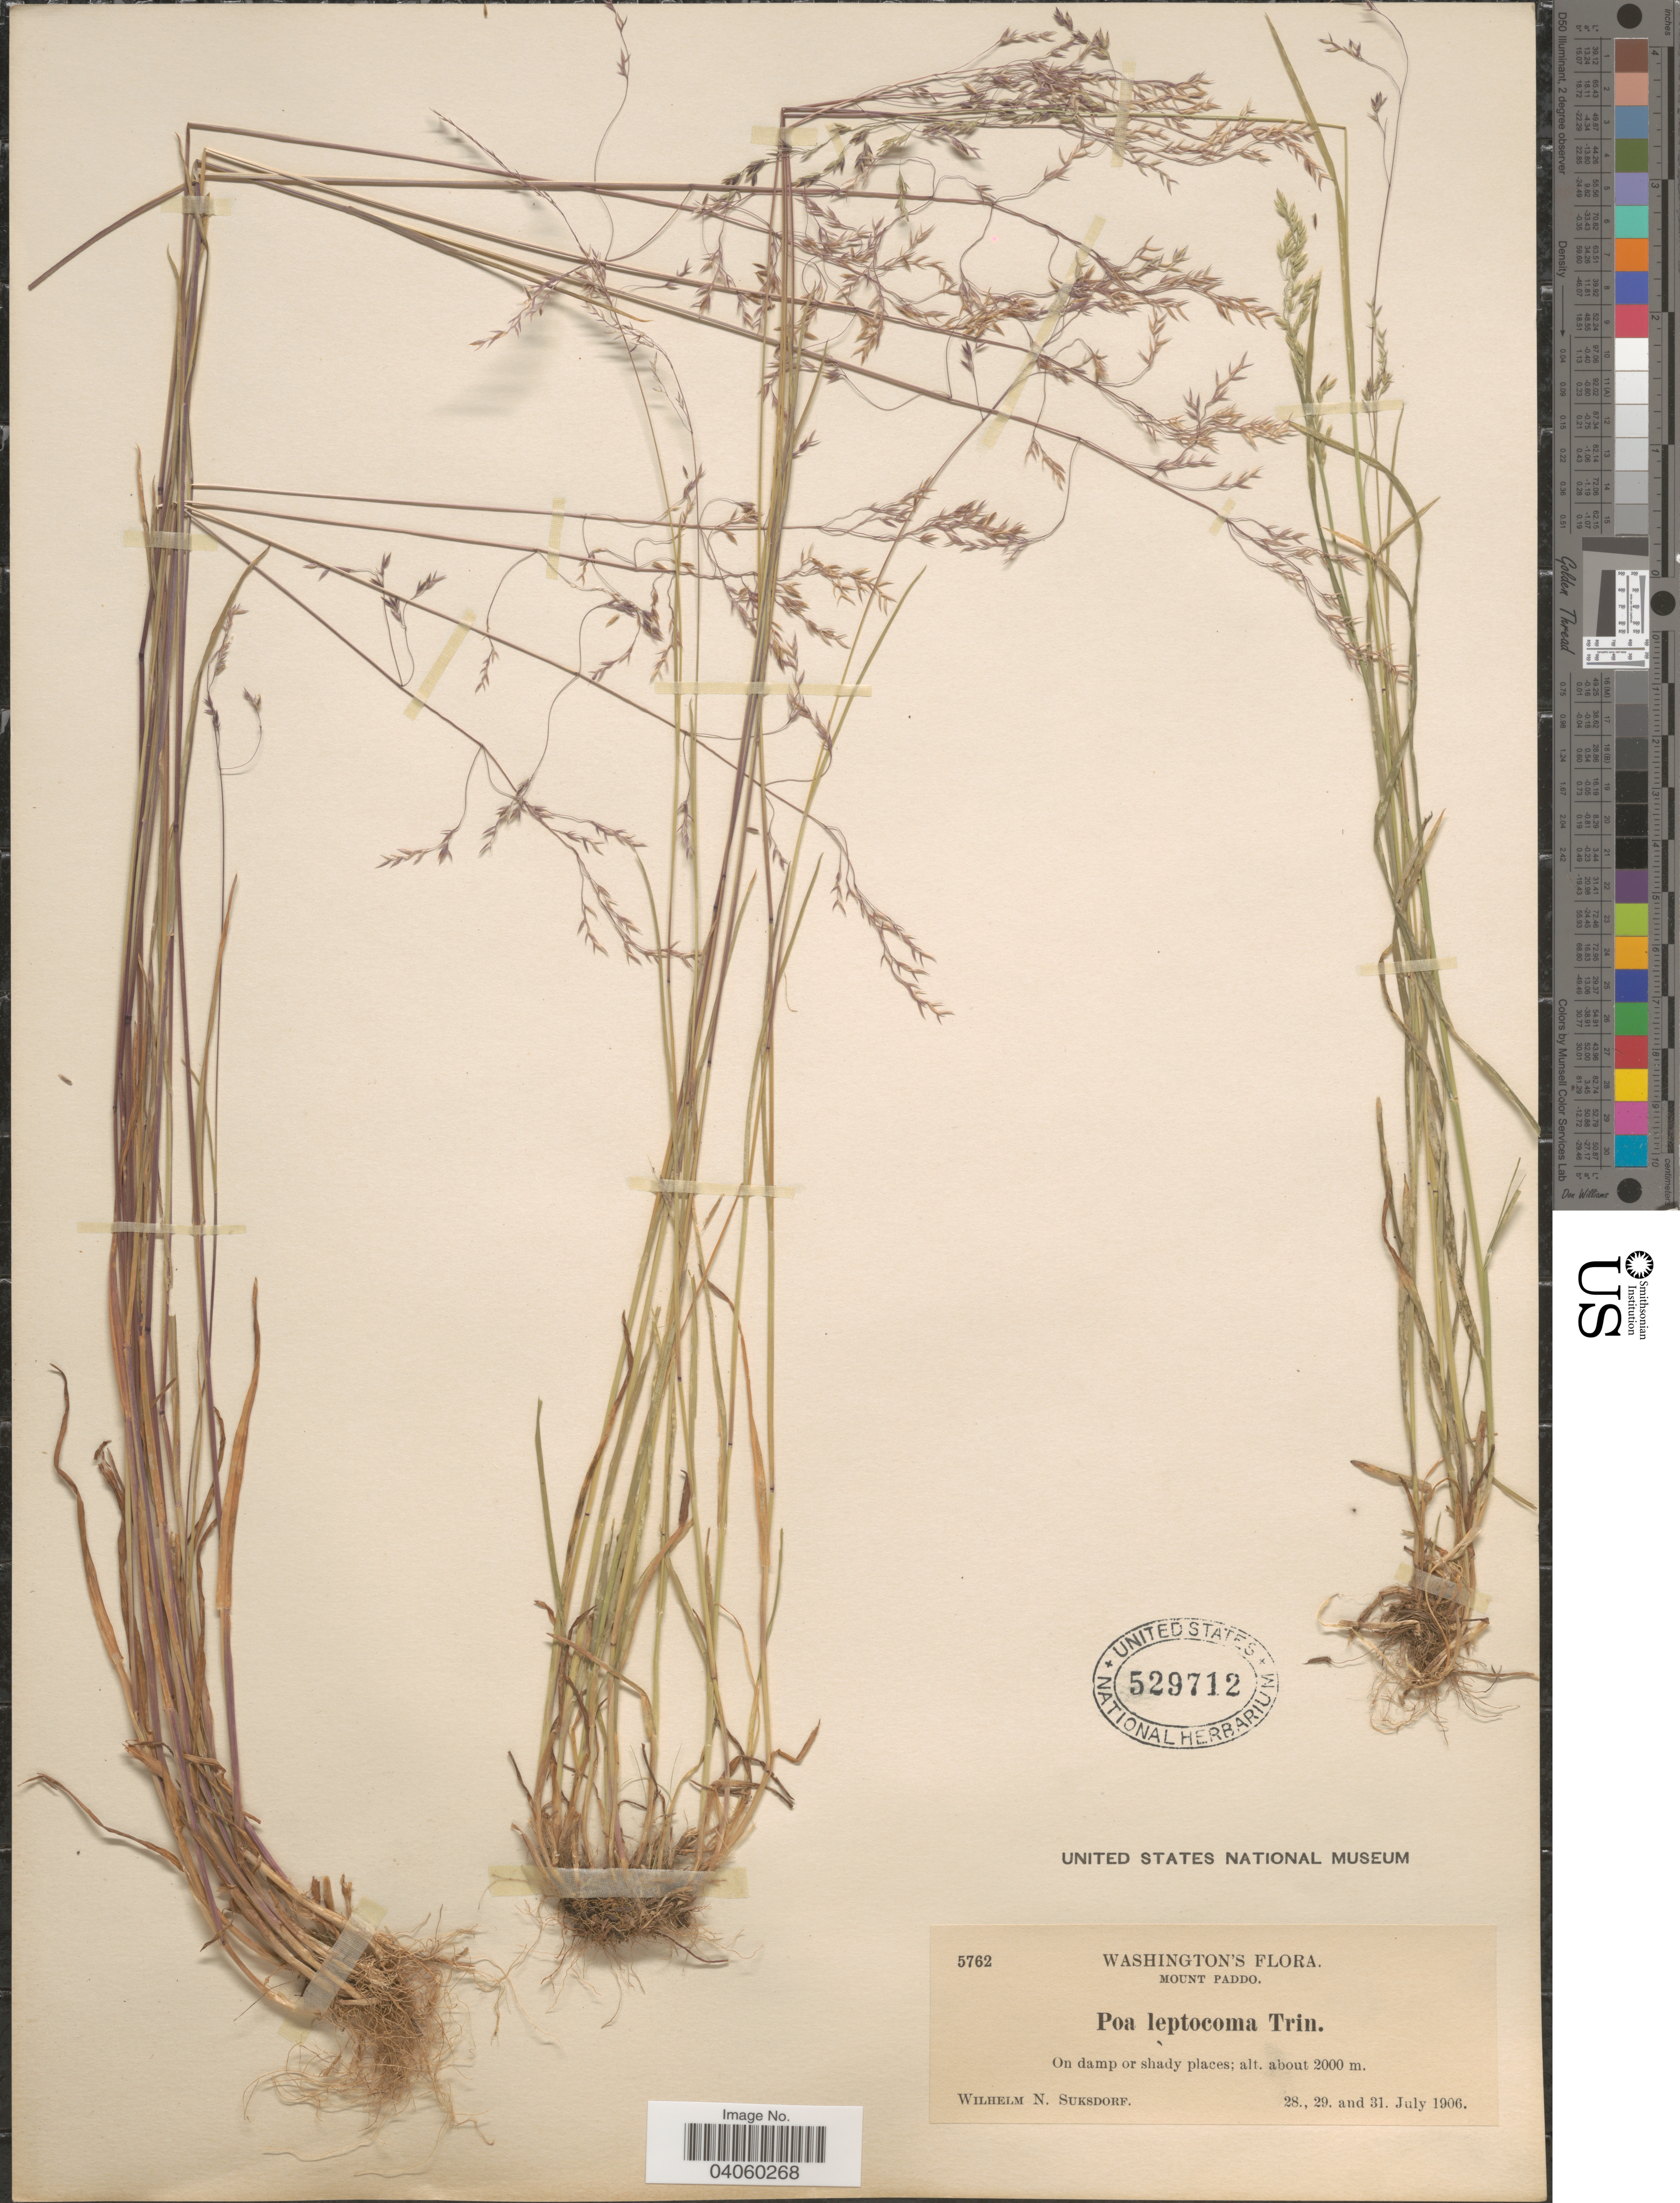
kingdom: Plantae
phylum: Tracheophyta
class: Liliopsida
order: Poales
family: Poaceae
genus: Poa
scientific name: Poa leptocoma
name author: Trin.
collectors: W. N. Suksdorf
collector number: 5762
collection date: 1906-07-28/1906-07-31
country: United States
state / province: Washington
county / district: Skamania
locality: Mount Paddo. On damp or shady places.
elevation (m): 2000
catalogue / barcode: US 529712